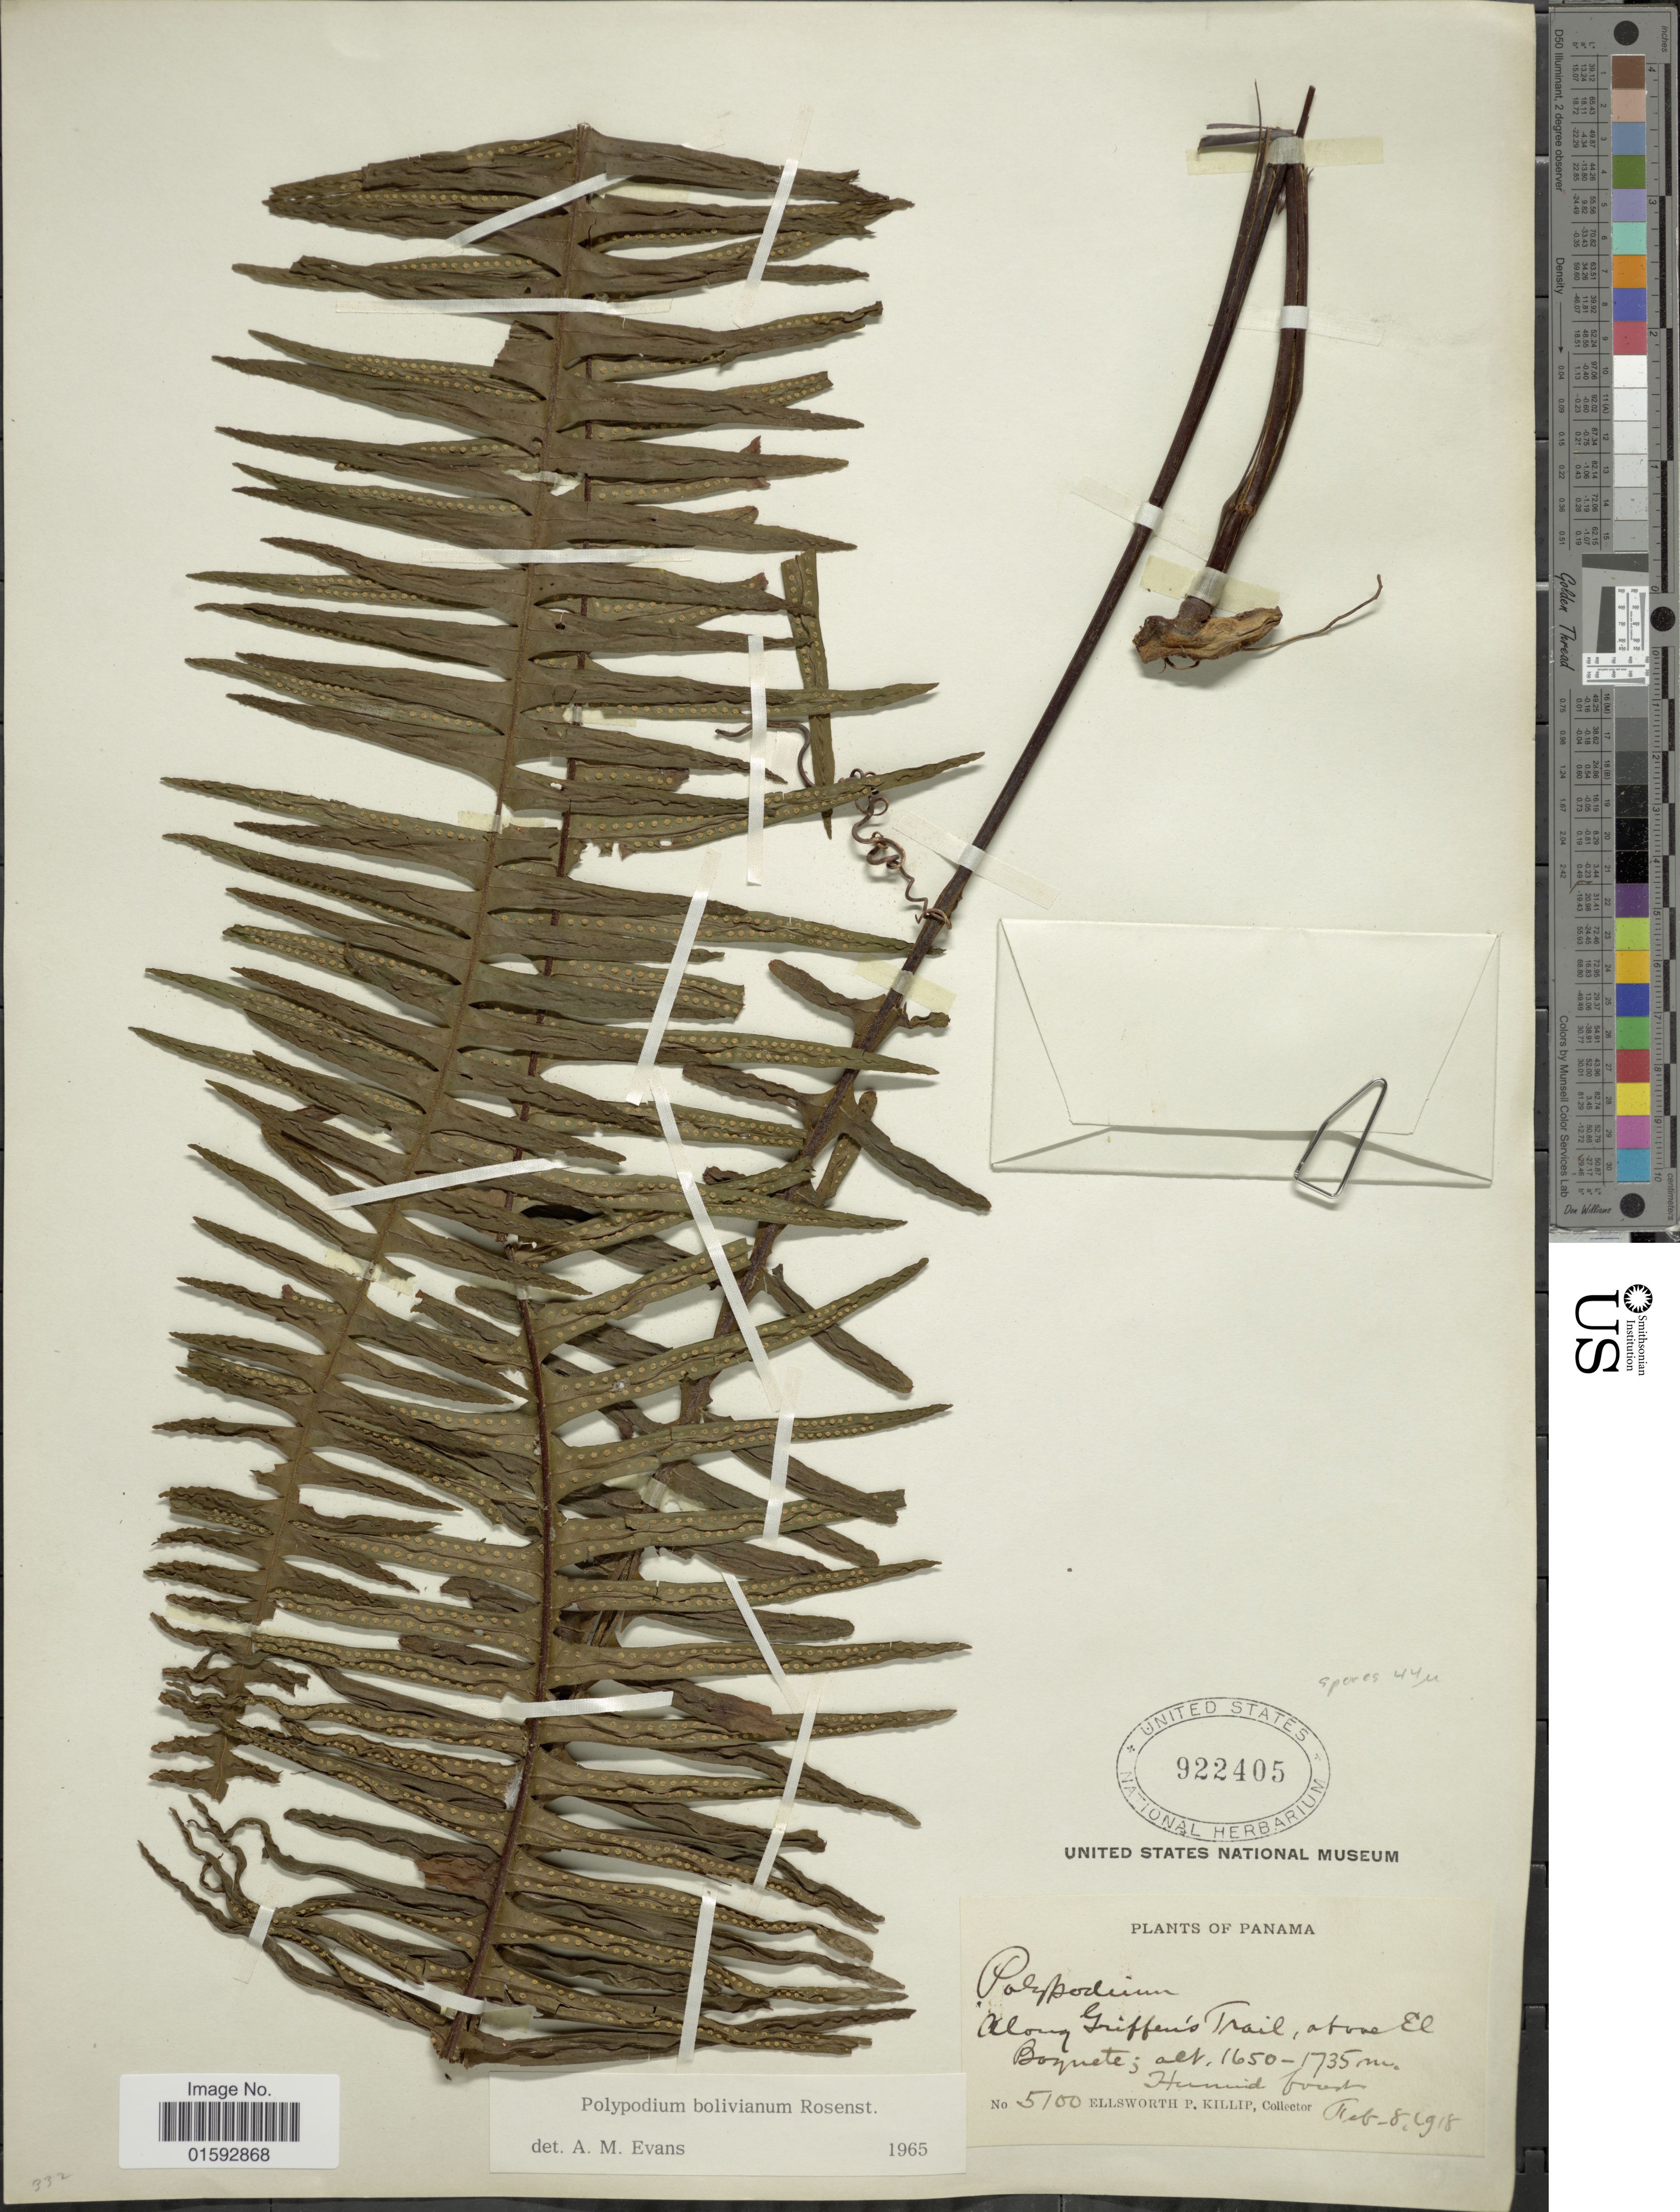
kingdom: Plantae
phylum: Tracheophyta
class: Polypodiopsida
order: Polypodiales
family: Polypodiaceae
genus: Pecluma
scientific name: Pecluma divaricata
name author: (E. Fourn.) Mickel & Beitel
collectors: E. P. Killip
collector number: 5100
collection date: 1918-02-08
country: Panama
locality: Along Griffen's Trail, above El Boquete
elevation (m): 1650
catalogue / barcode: US 922405